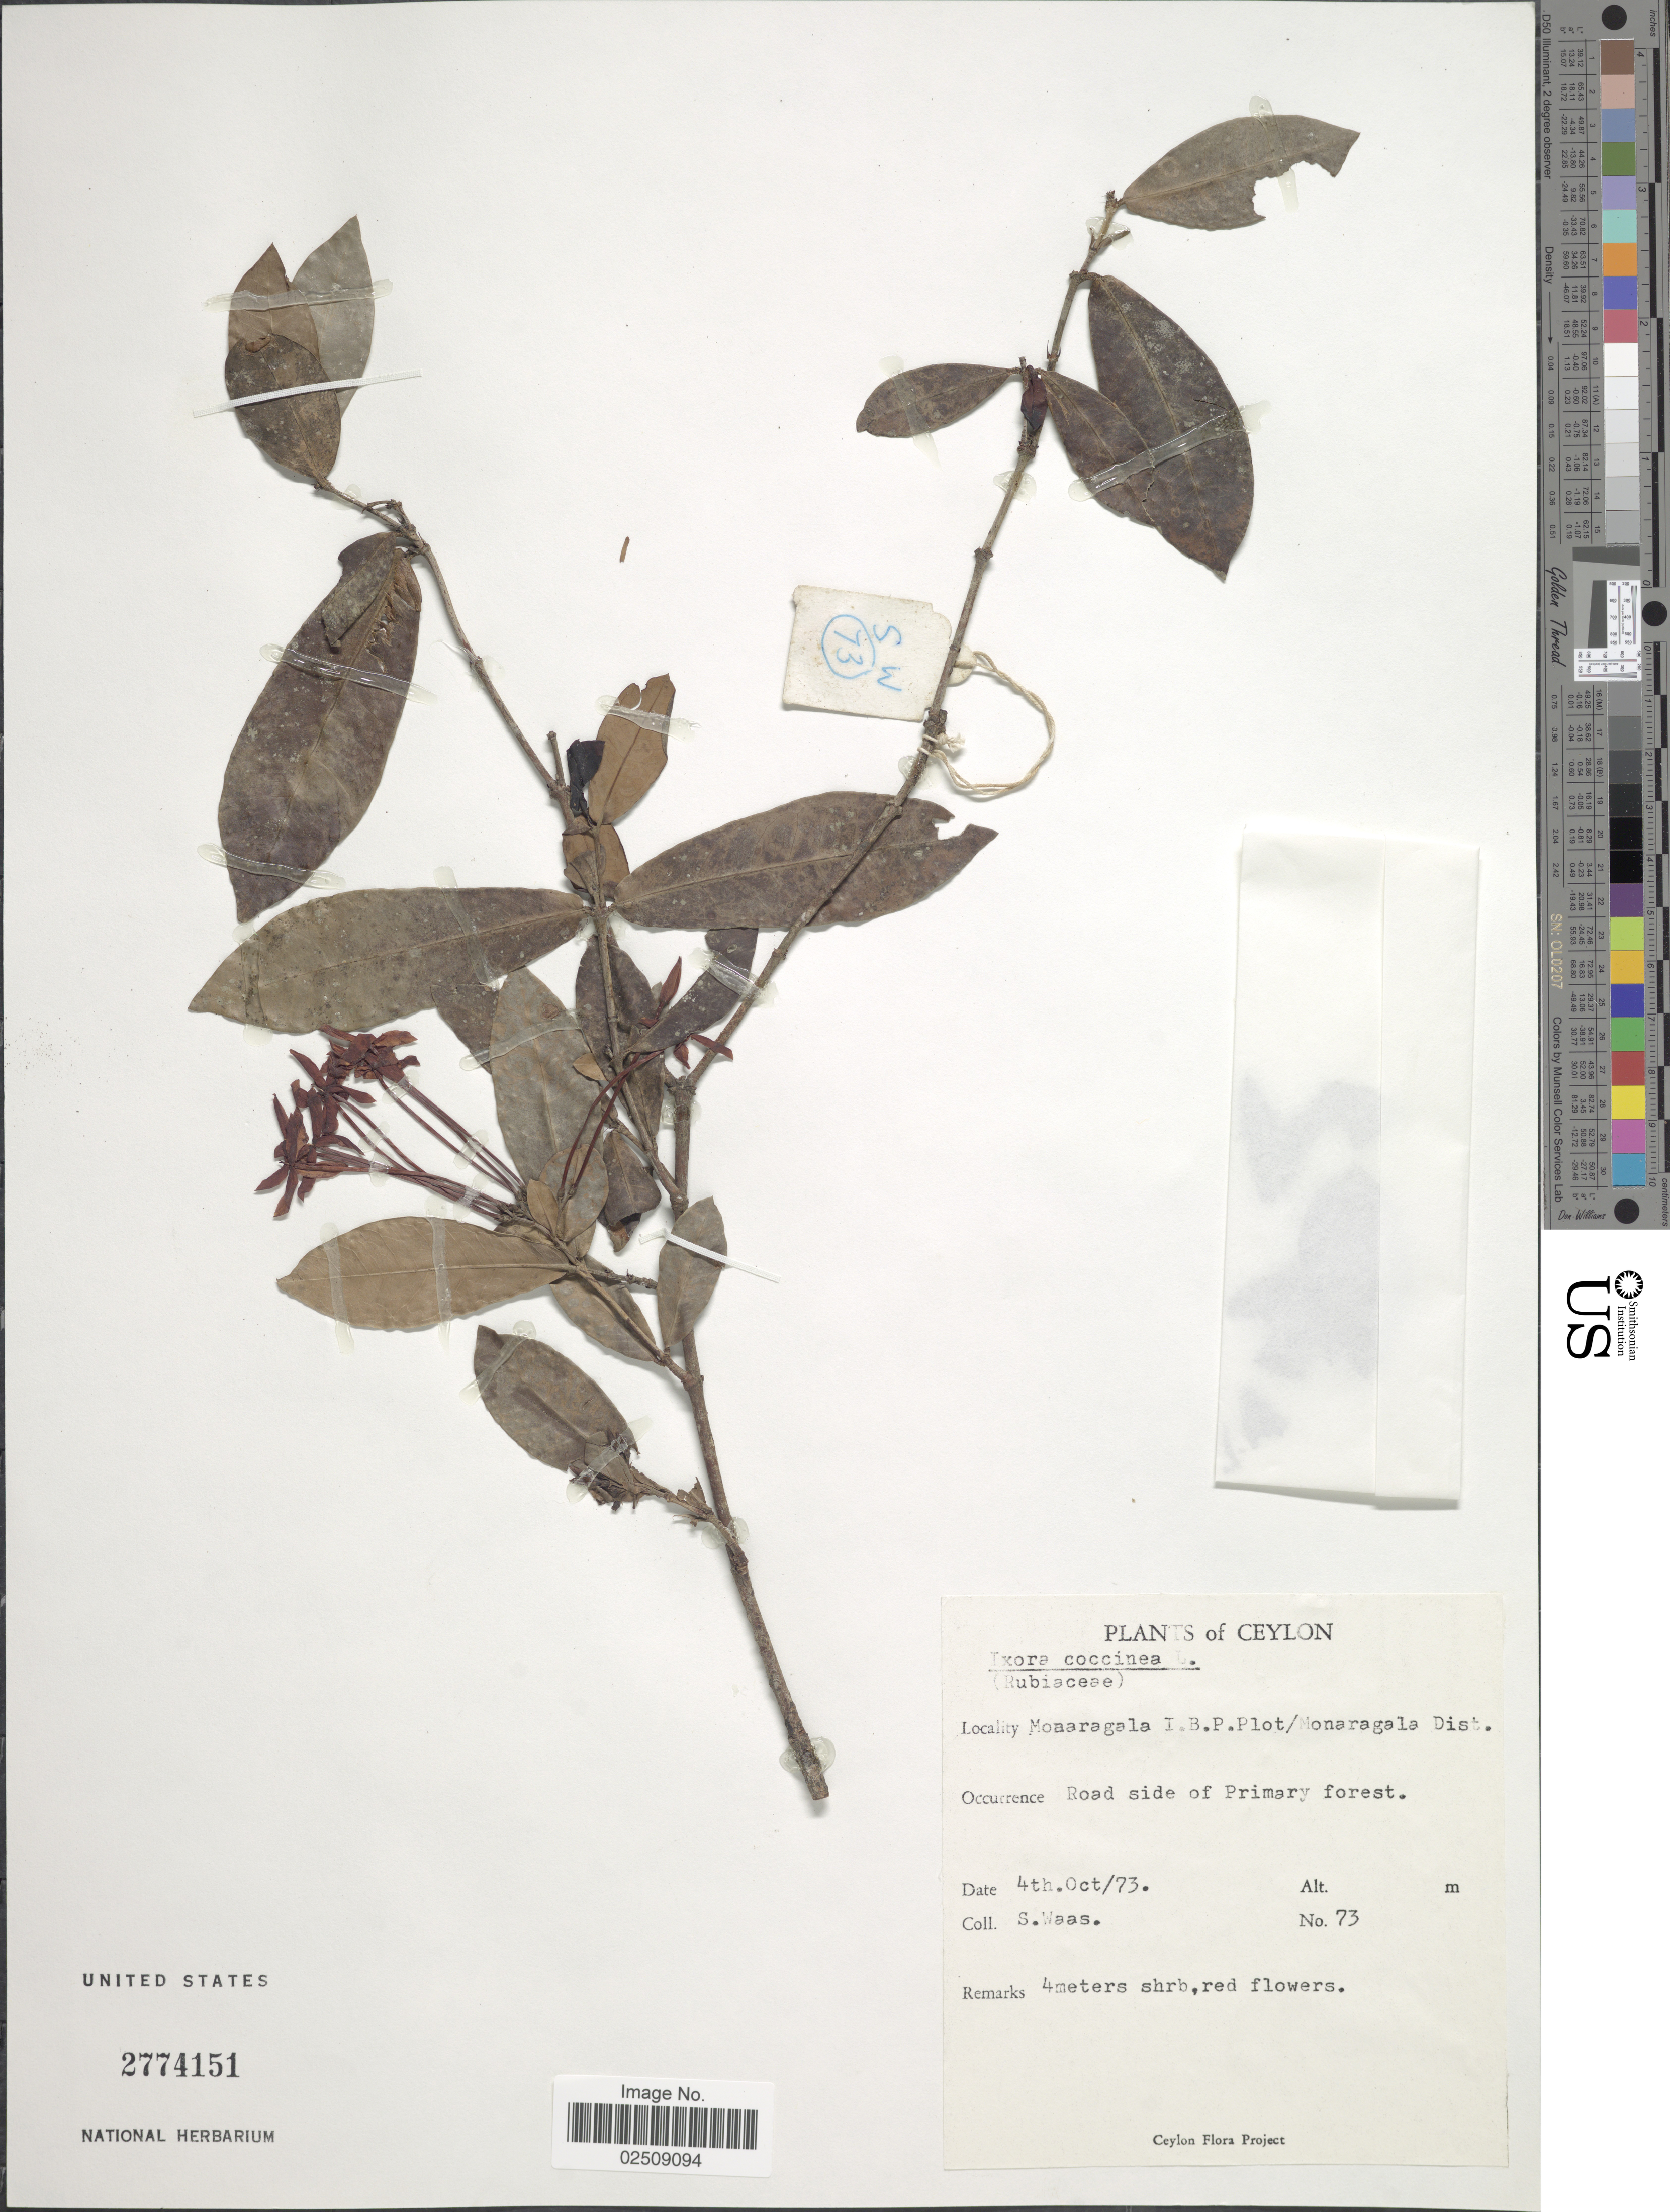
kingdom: Plantae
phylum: Tracheophyta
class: Magnoliopsida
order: Gentianales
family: Rubiaceae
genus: Ixora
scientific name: Ixora coccinea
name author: L.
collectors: S. Waas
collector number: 73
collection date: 1973-10-04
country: Sri Lanka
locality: Ceylon. Moaaragala I.B.P. Plot/ Monaragala Dist.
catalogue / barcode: US 2774151